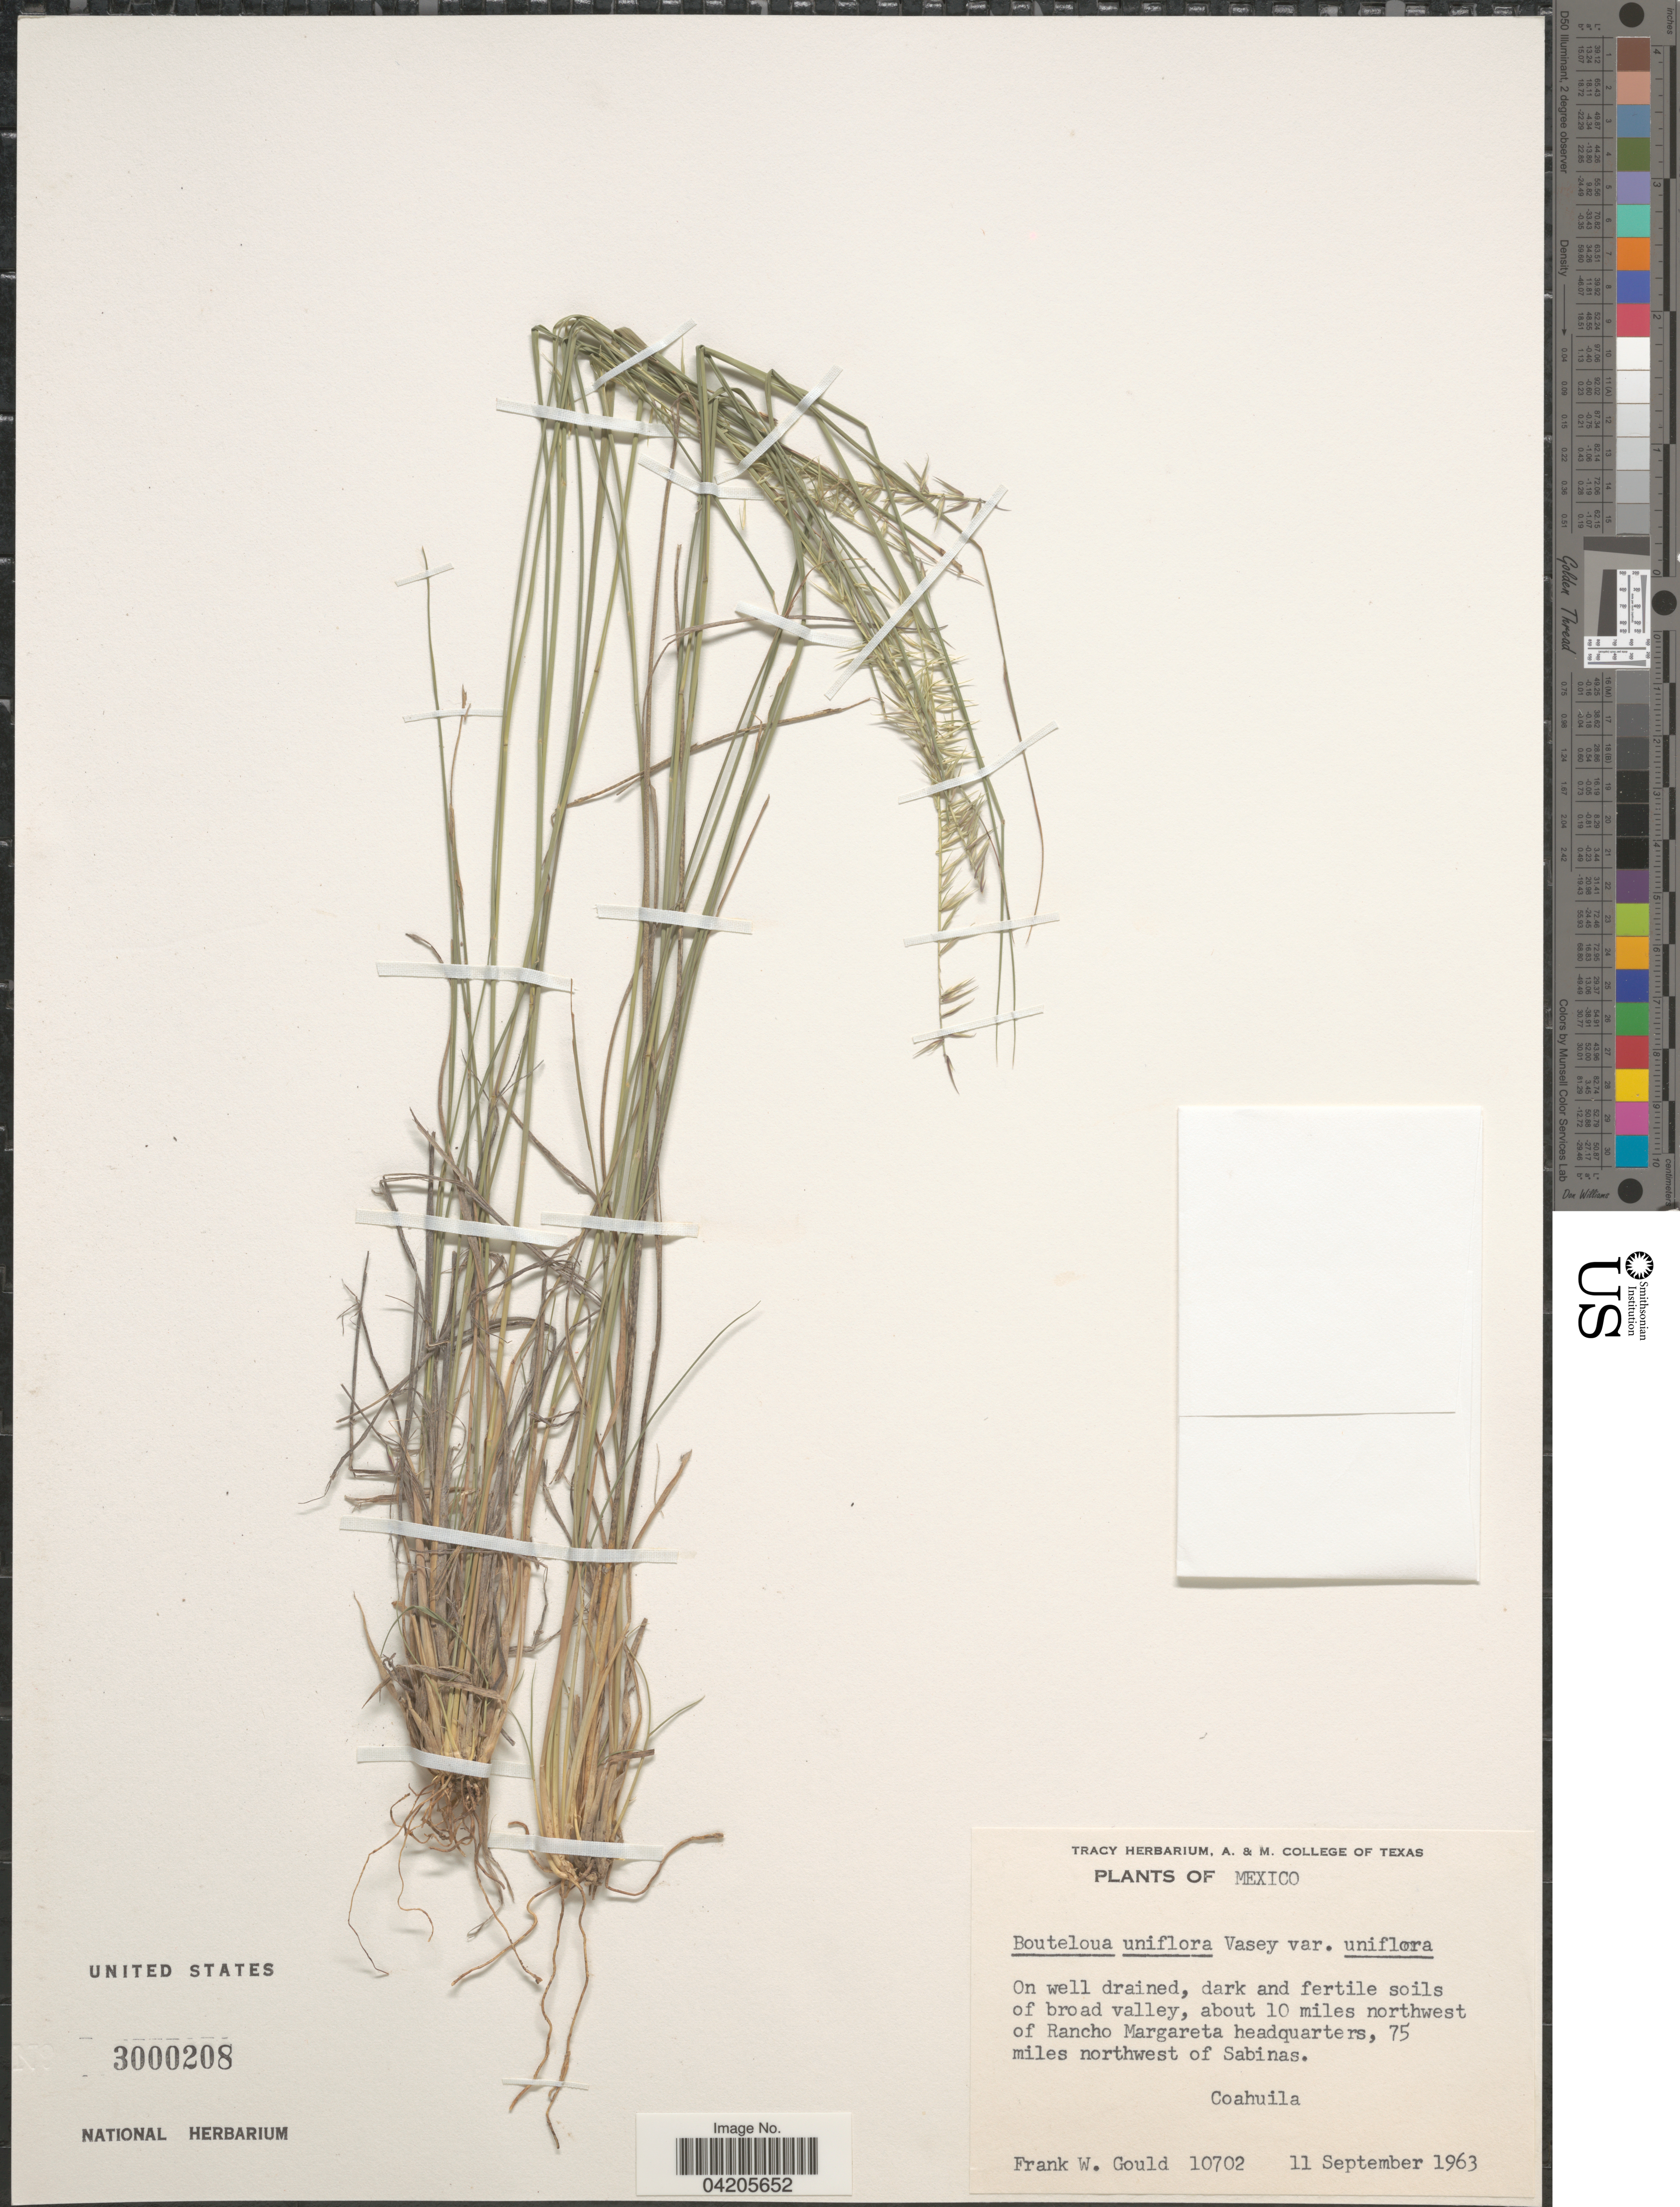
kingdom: Plantae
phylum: Tracheophyta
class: Liliopsida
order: Poales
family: Poaceae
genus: Bouteloua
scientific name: Bouteloua uniflora var. uniflora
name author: Vasey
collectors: F. W. Gould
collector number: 10702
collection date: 1963-09-11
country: Mexico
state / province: Coahuila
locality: On well drained, dark and fertile soils of broad valley, about 10 miles northwest of Rancho Margareta headquarters, 75 miles northwest of Sabinas.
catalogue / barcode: US 3000208